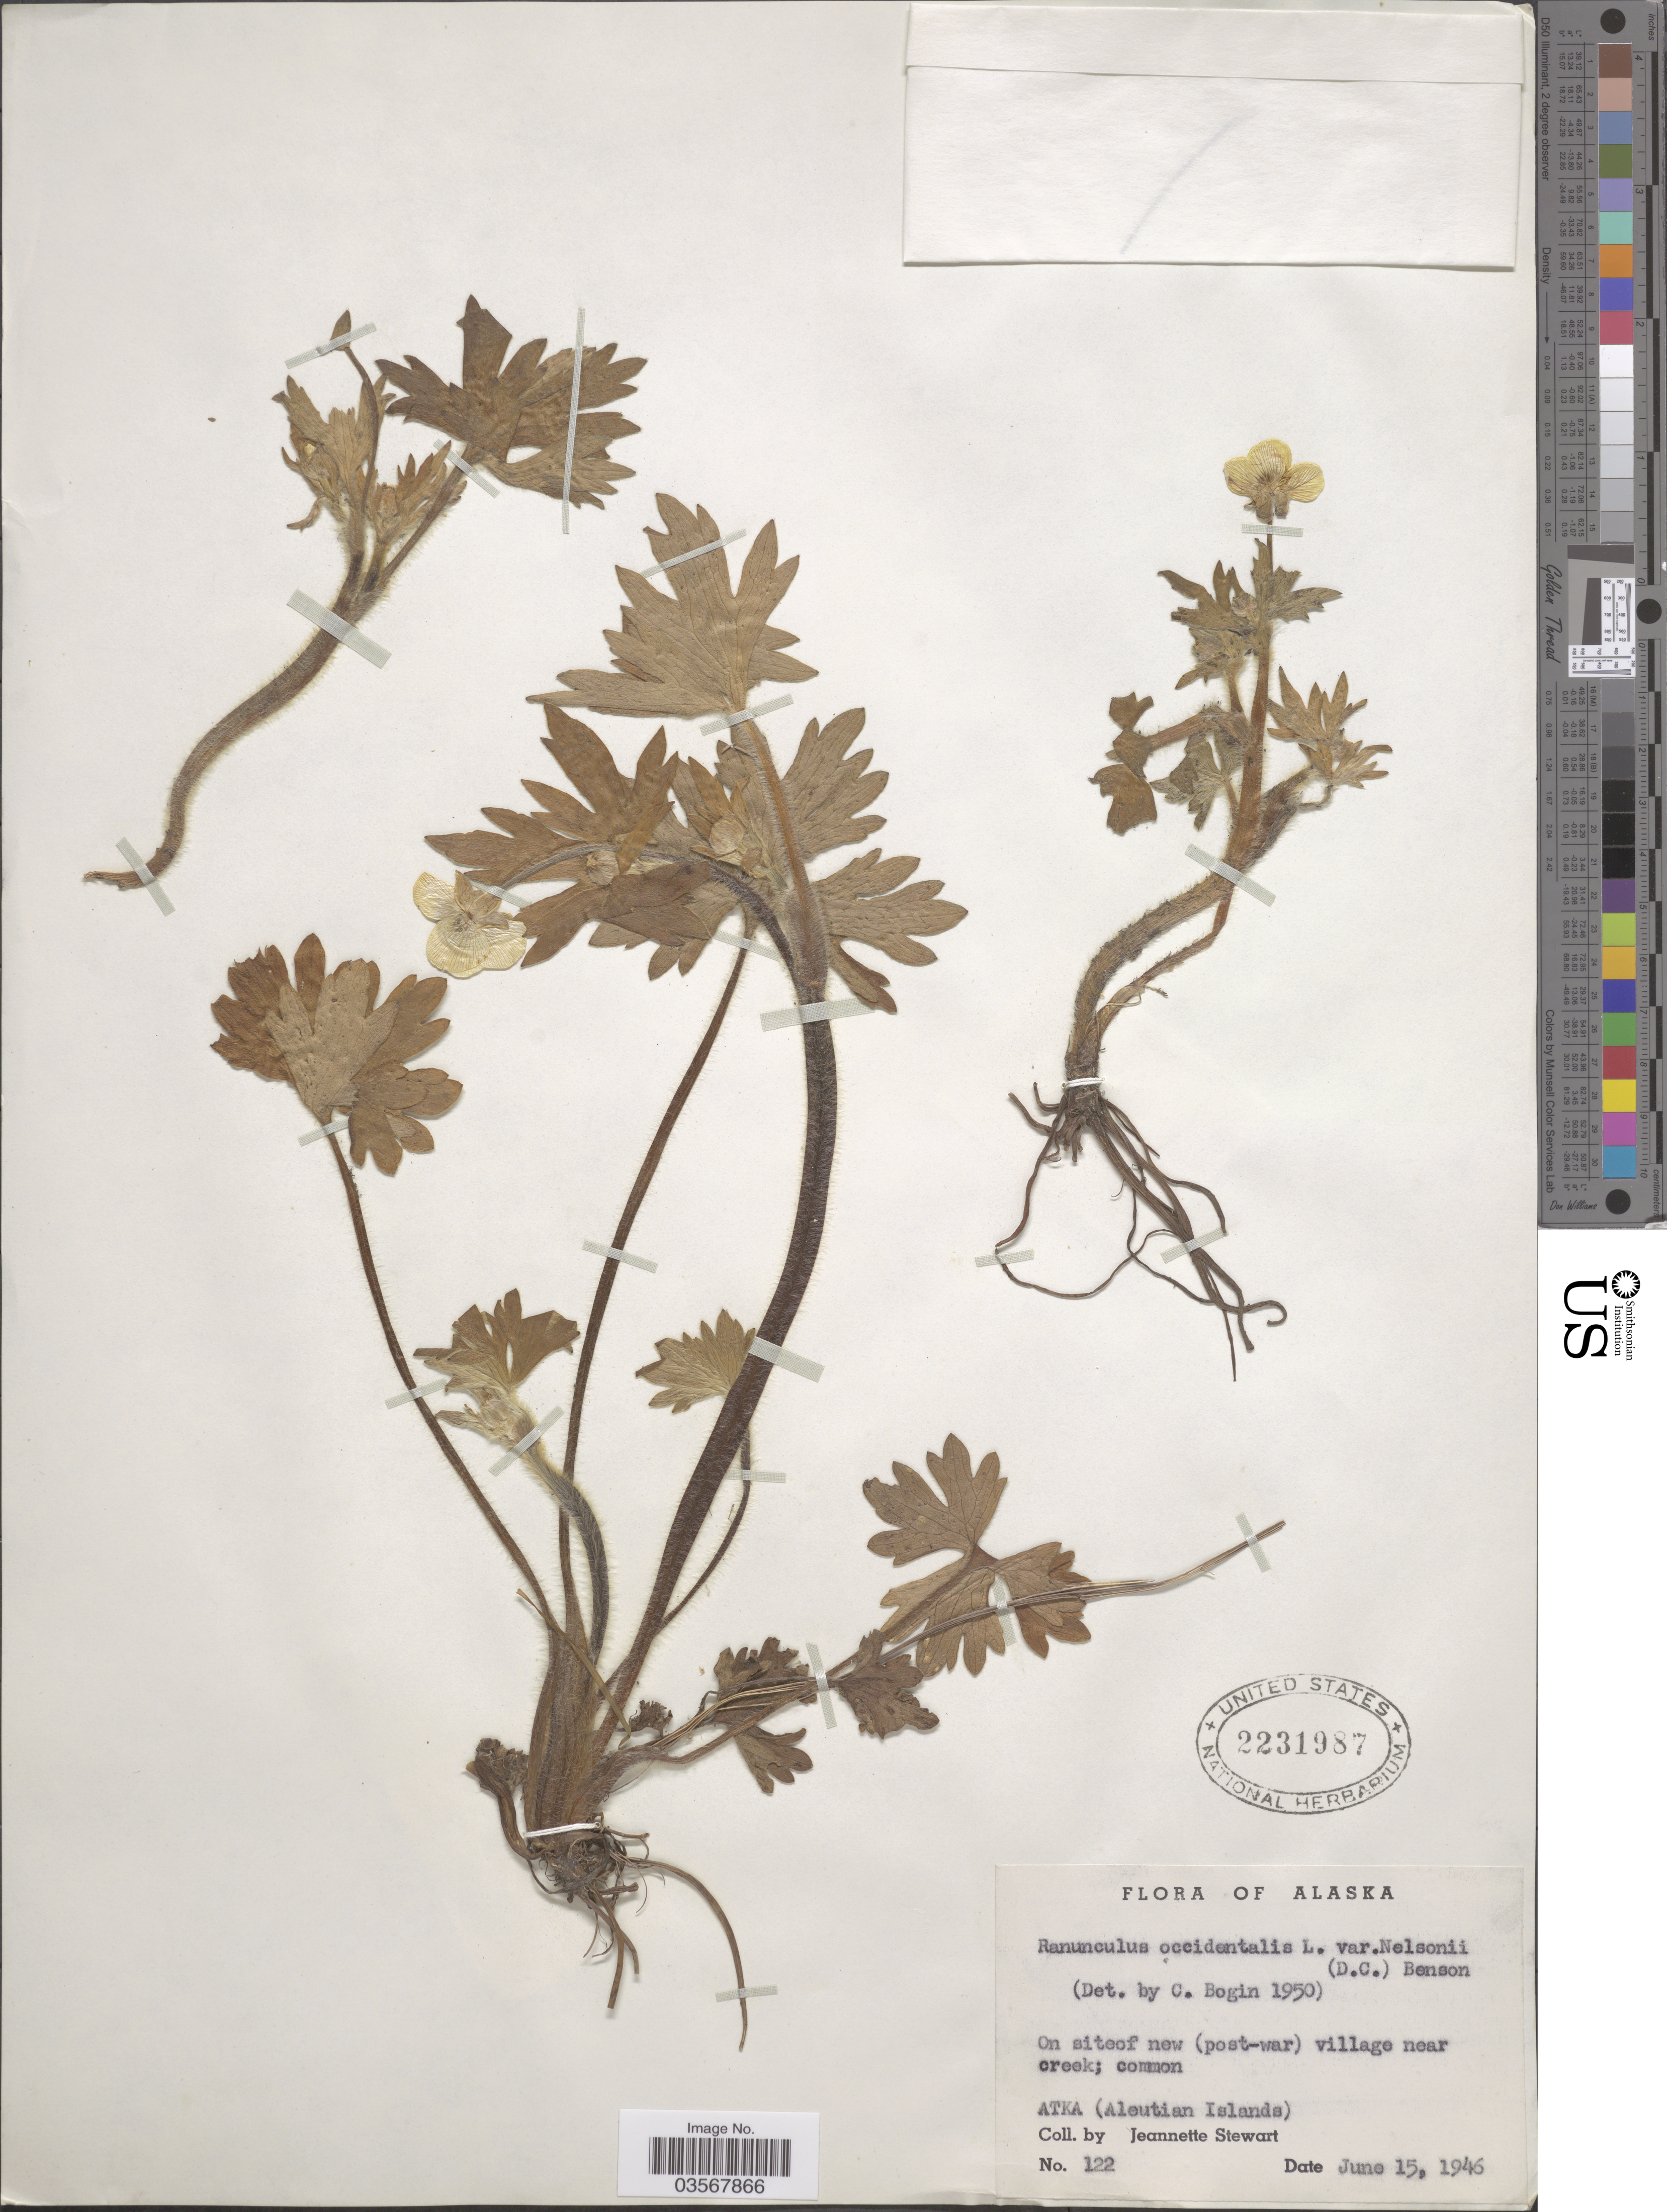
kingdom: Plantae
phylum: Tracheophyta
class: Magnoliopsida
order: Ranunculales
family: Ranunculaceae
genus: Ranunculus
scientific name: Ranunculus occidentalis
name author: Nutt.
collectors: J. Stewart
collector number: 122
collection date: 1946-06-15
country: United States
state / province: Alaska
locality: Village near creek. Atka (Aleutian Islands).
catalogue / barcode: US 2231987